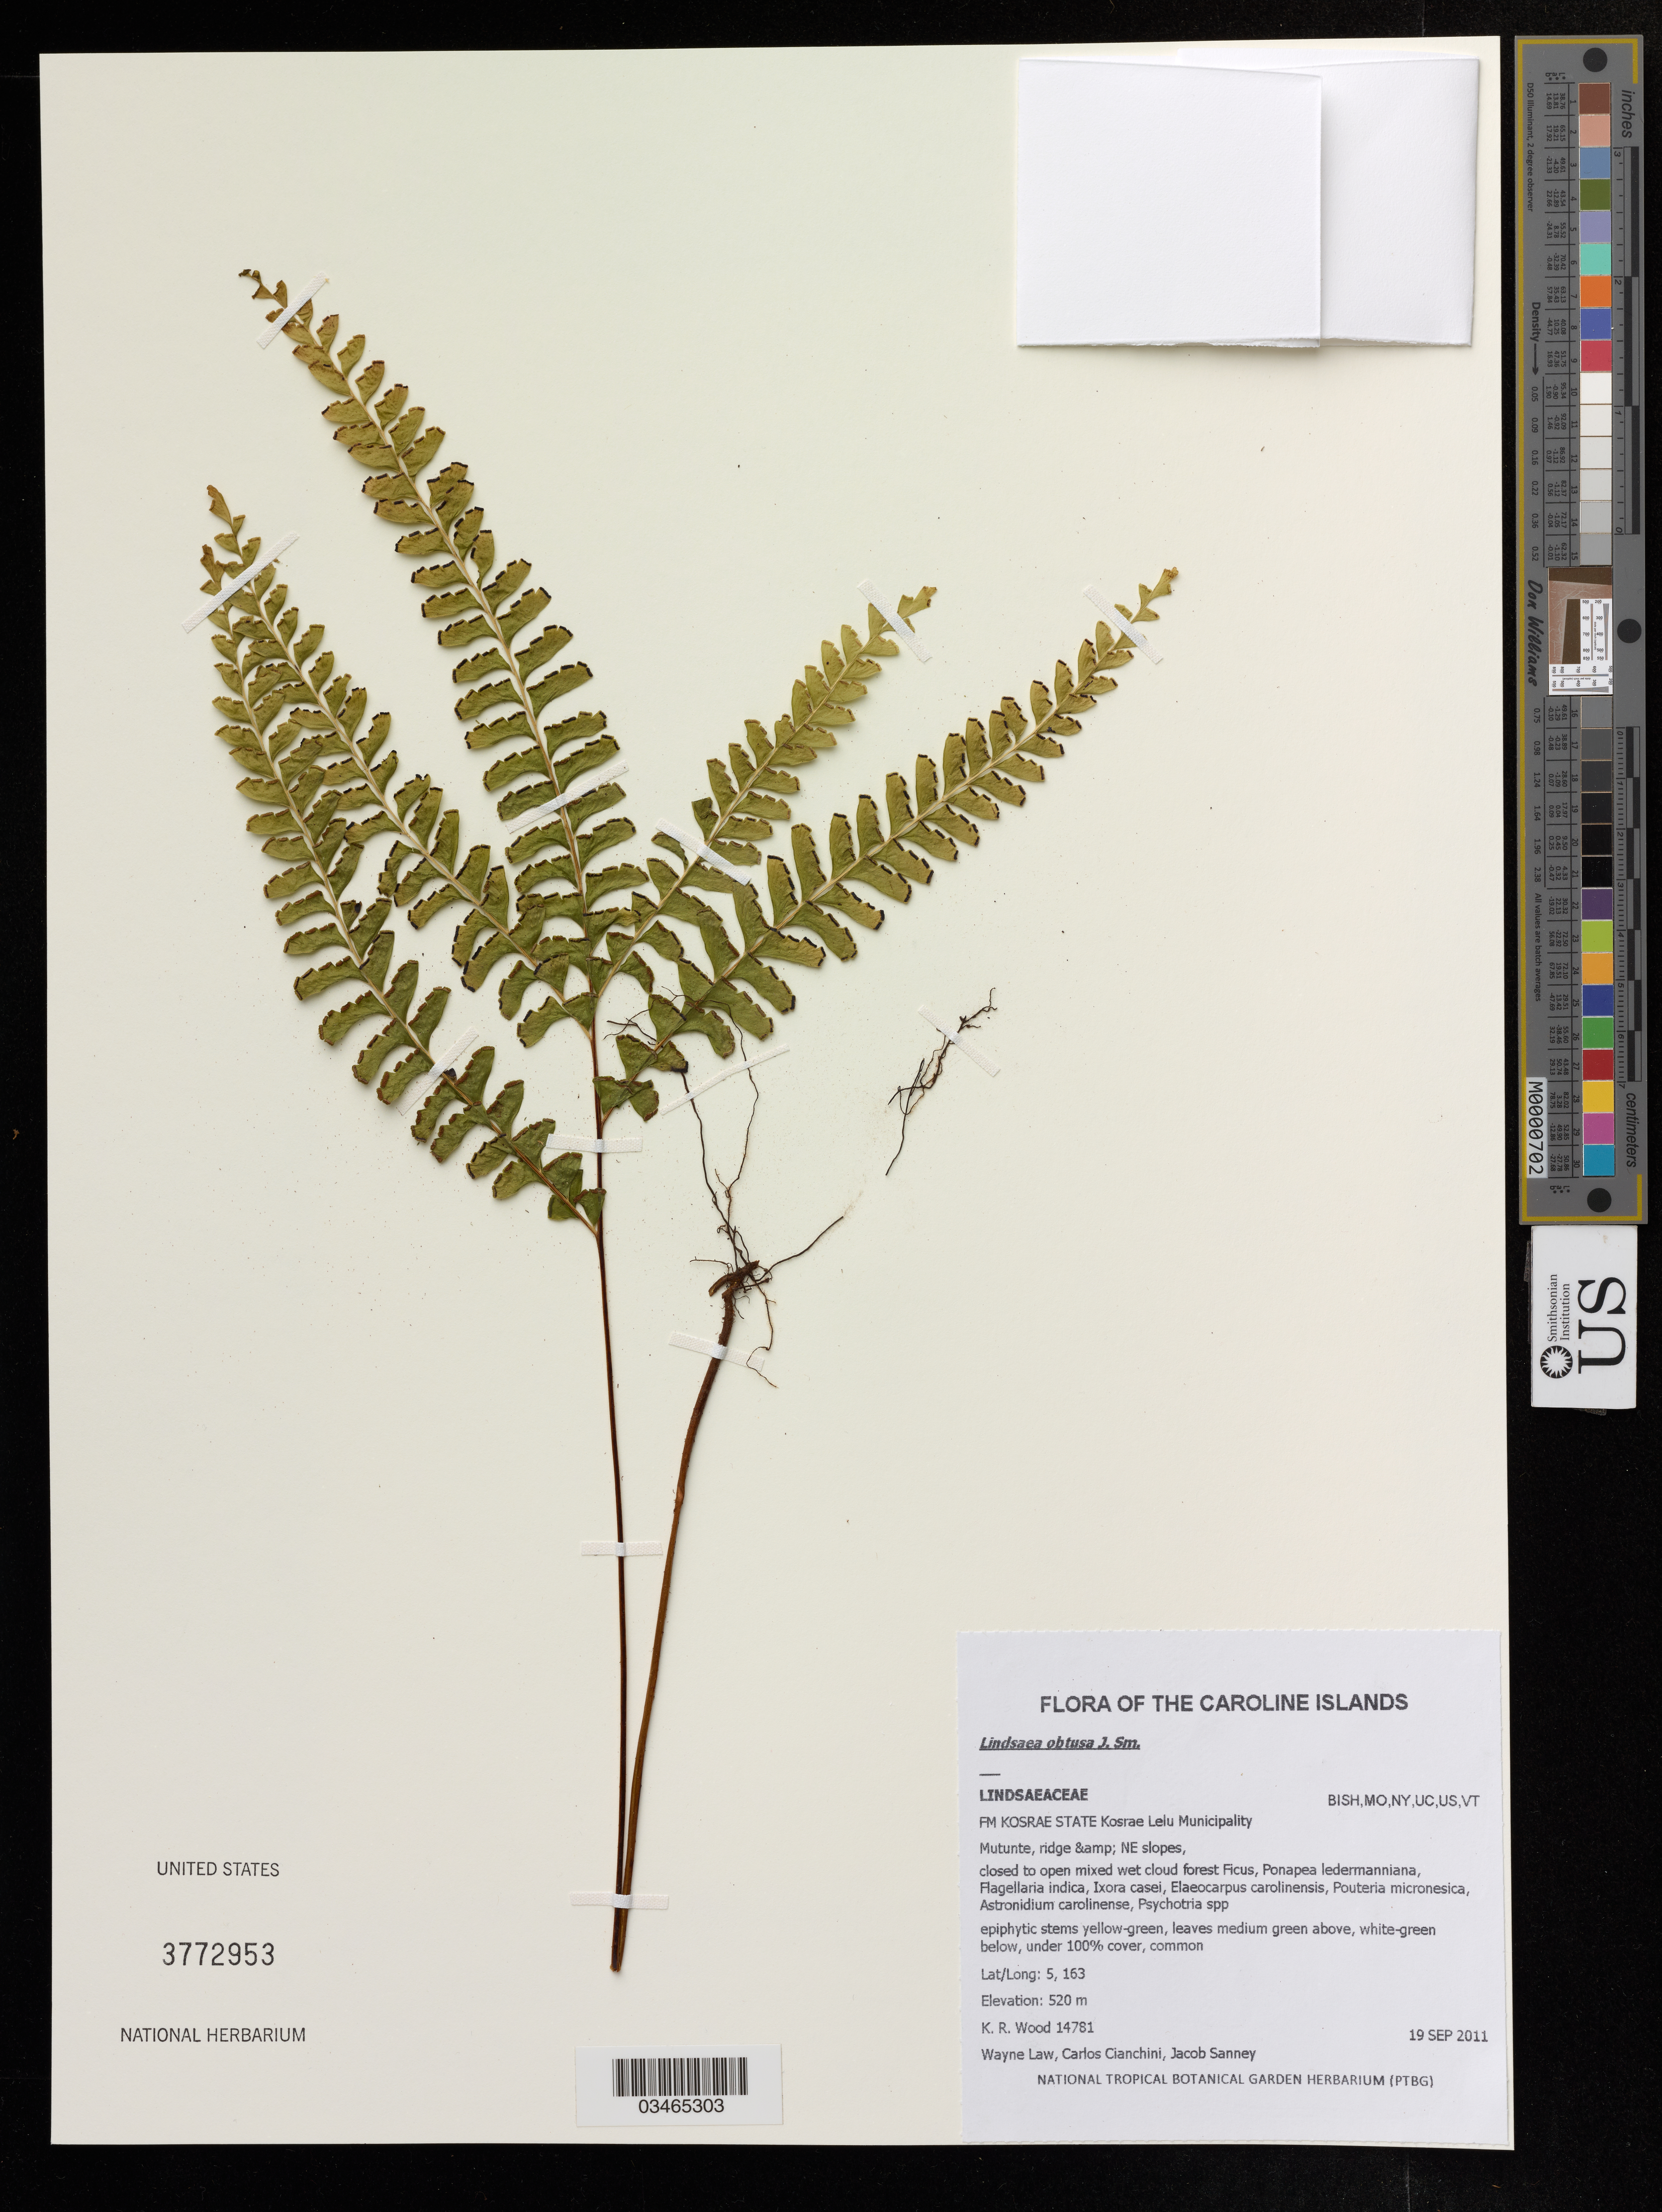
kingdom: Plantae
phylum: Tracheophyta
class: Polypodiopsida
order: Polypodiales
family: Lindsaeaceae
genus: Lindsaea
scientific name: Lindsaea obtusa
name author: J. Sm. ex Hook.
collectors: K. R. Wood & W. Law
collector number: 14781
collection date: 2011-09-19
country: Micronesia, Federated States of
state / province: Kosrae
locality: Mutunte, ridge &amp; NE slopes.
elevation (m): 520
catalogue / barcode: US 3772953